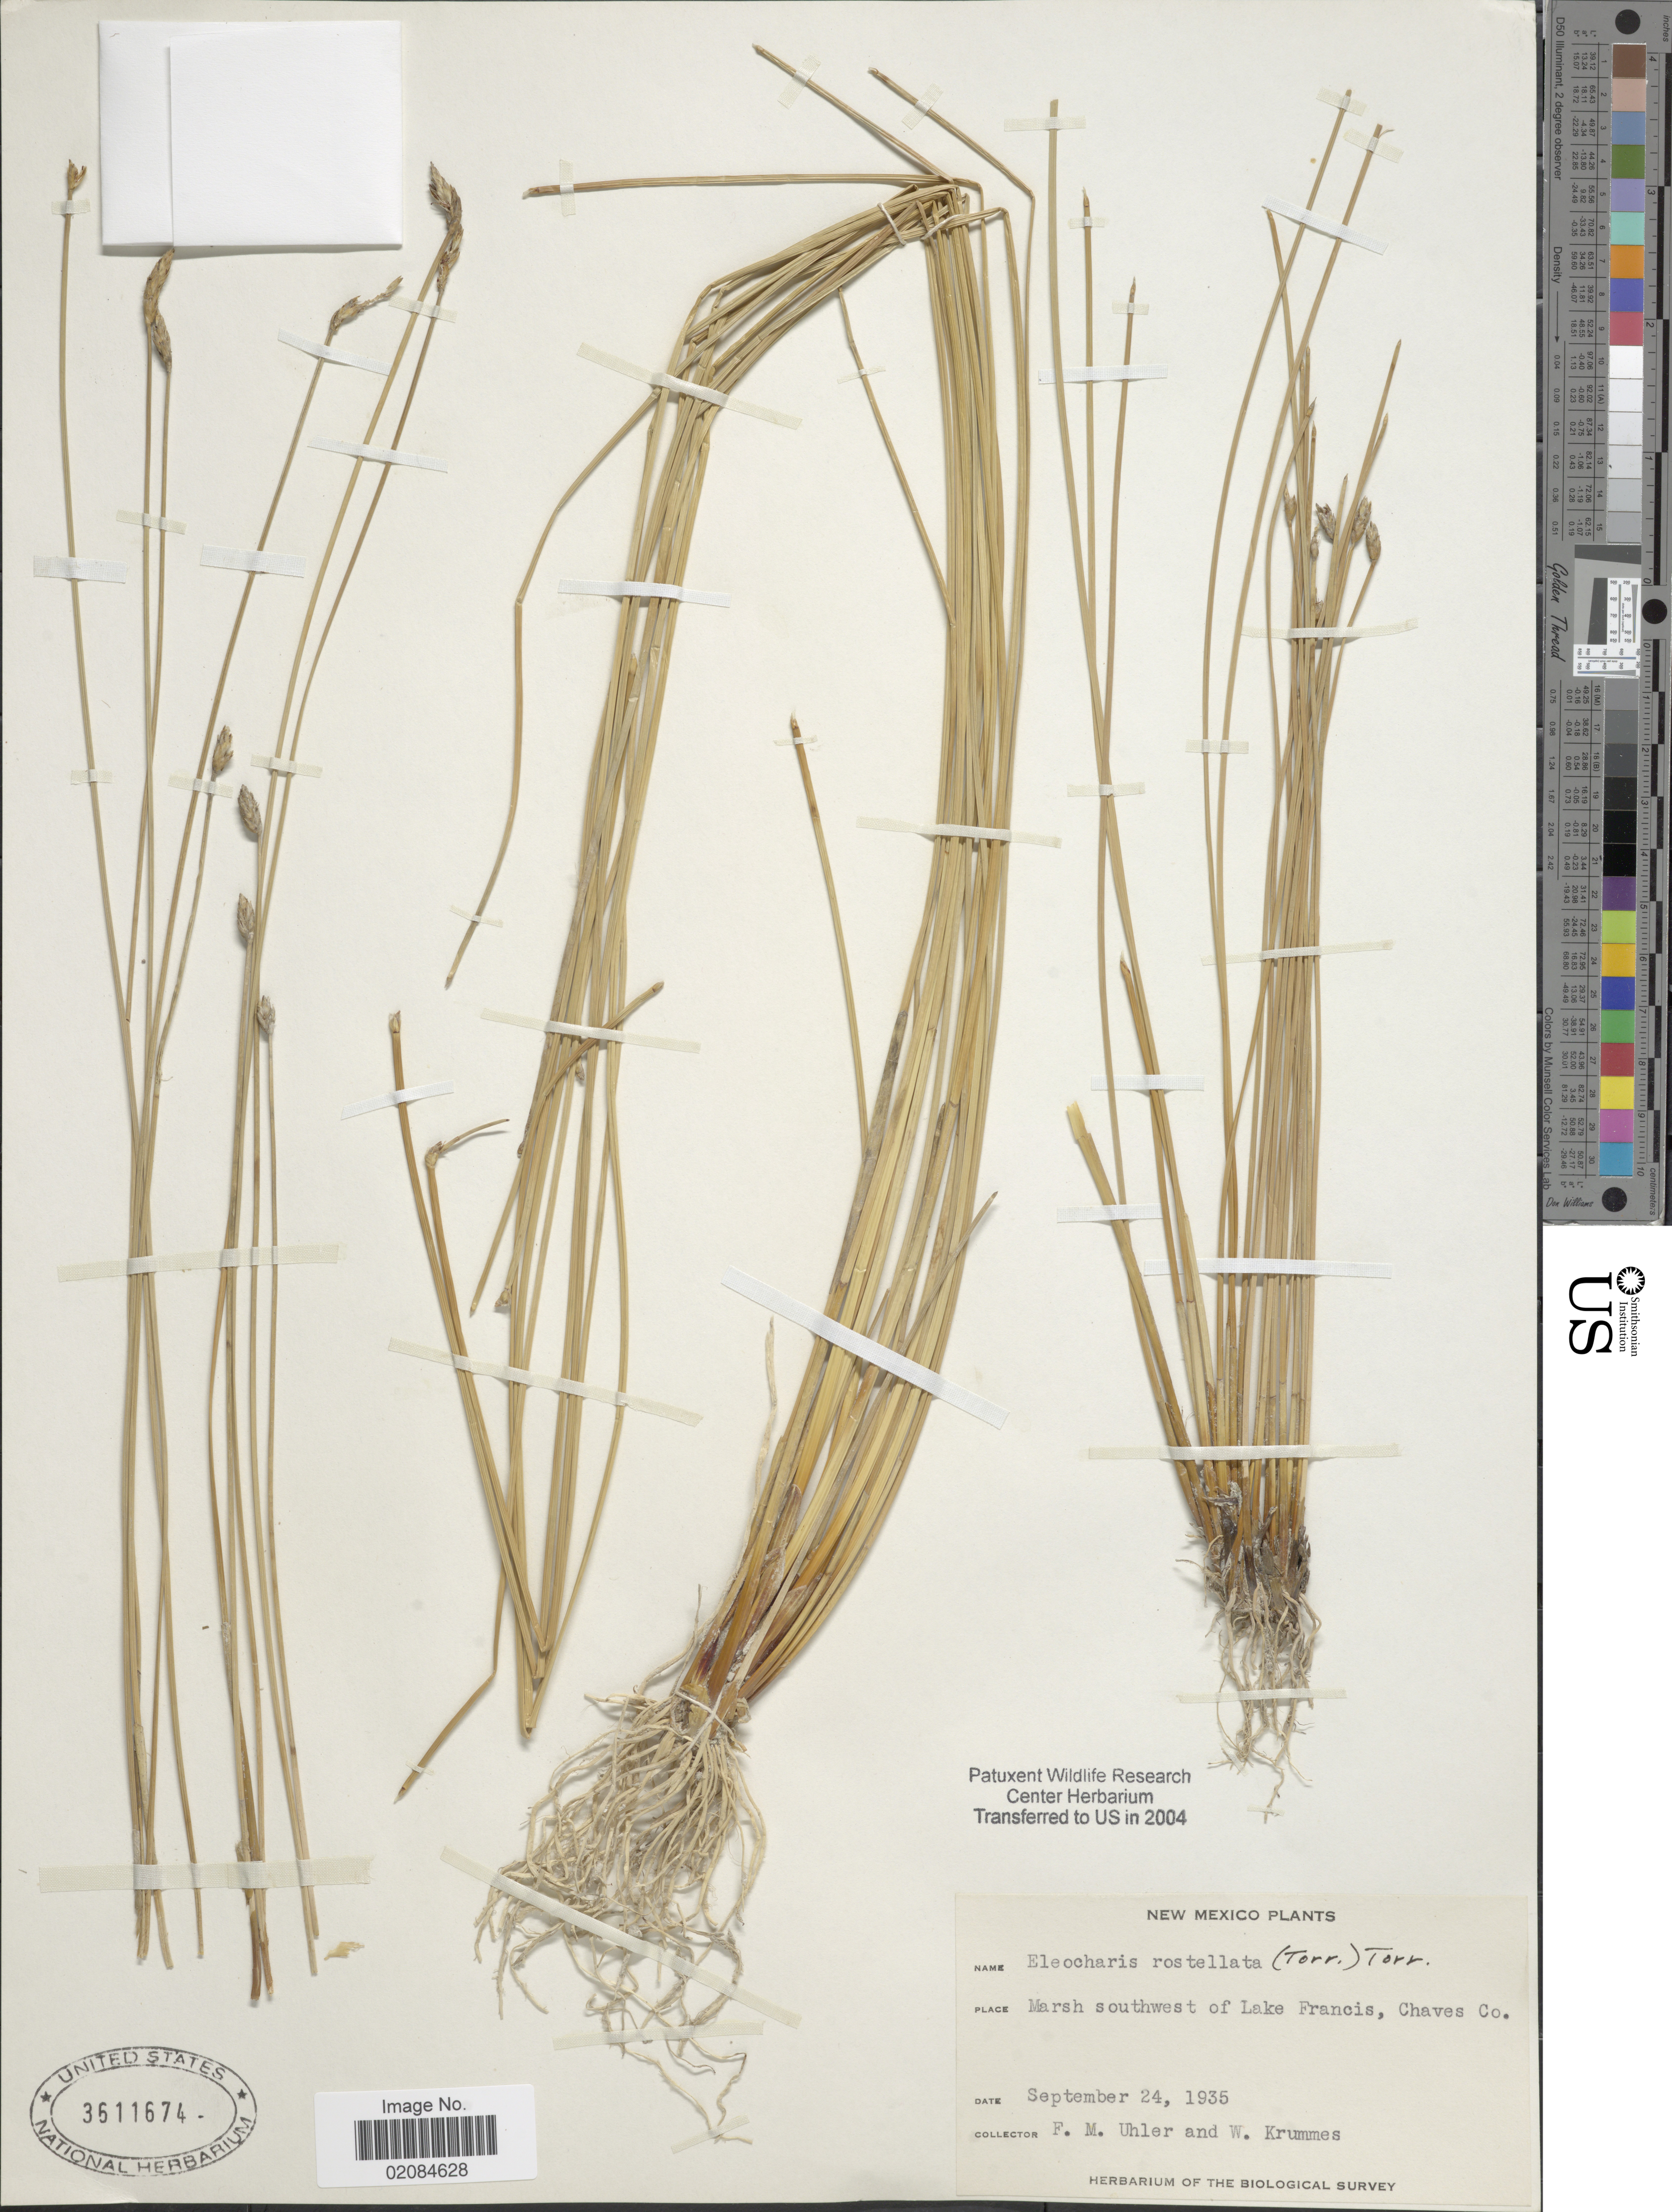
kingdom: Plantae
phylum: Tracheophyta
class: Liliopsida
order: Poales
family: Cyperaceae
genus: Eleocharis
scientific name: Eleocharis rostellata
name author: (Torr.) Torr.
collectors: F. M. Uhler & W. Krummes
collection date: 1935-09-24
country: United States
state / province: New Mexico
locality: Marsh southwest of Lake Francis, Chaves Co.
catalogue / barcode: US 3611674